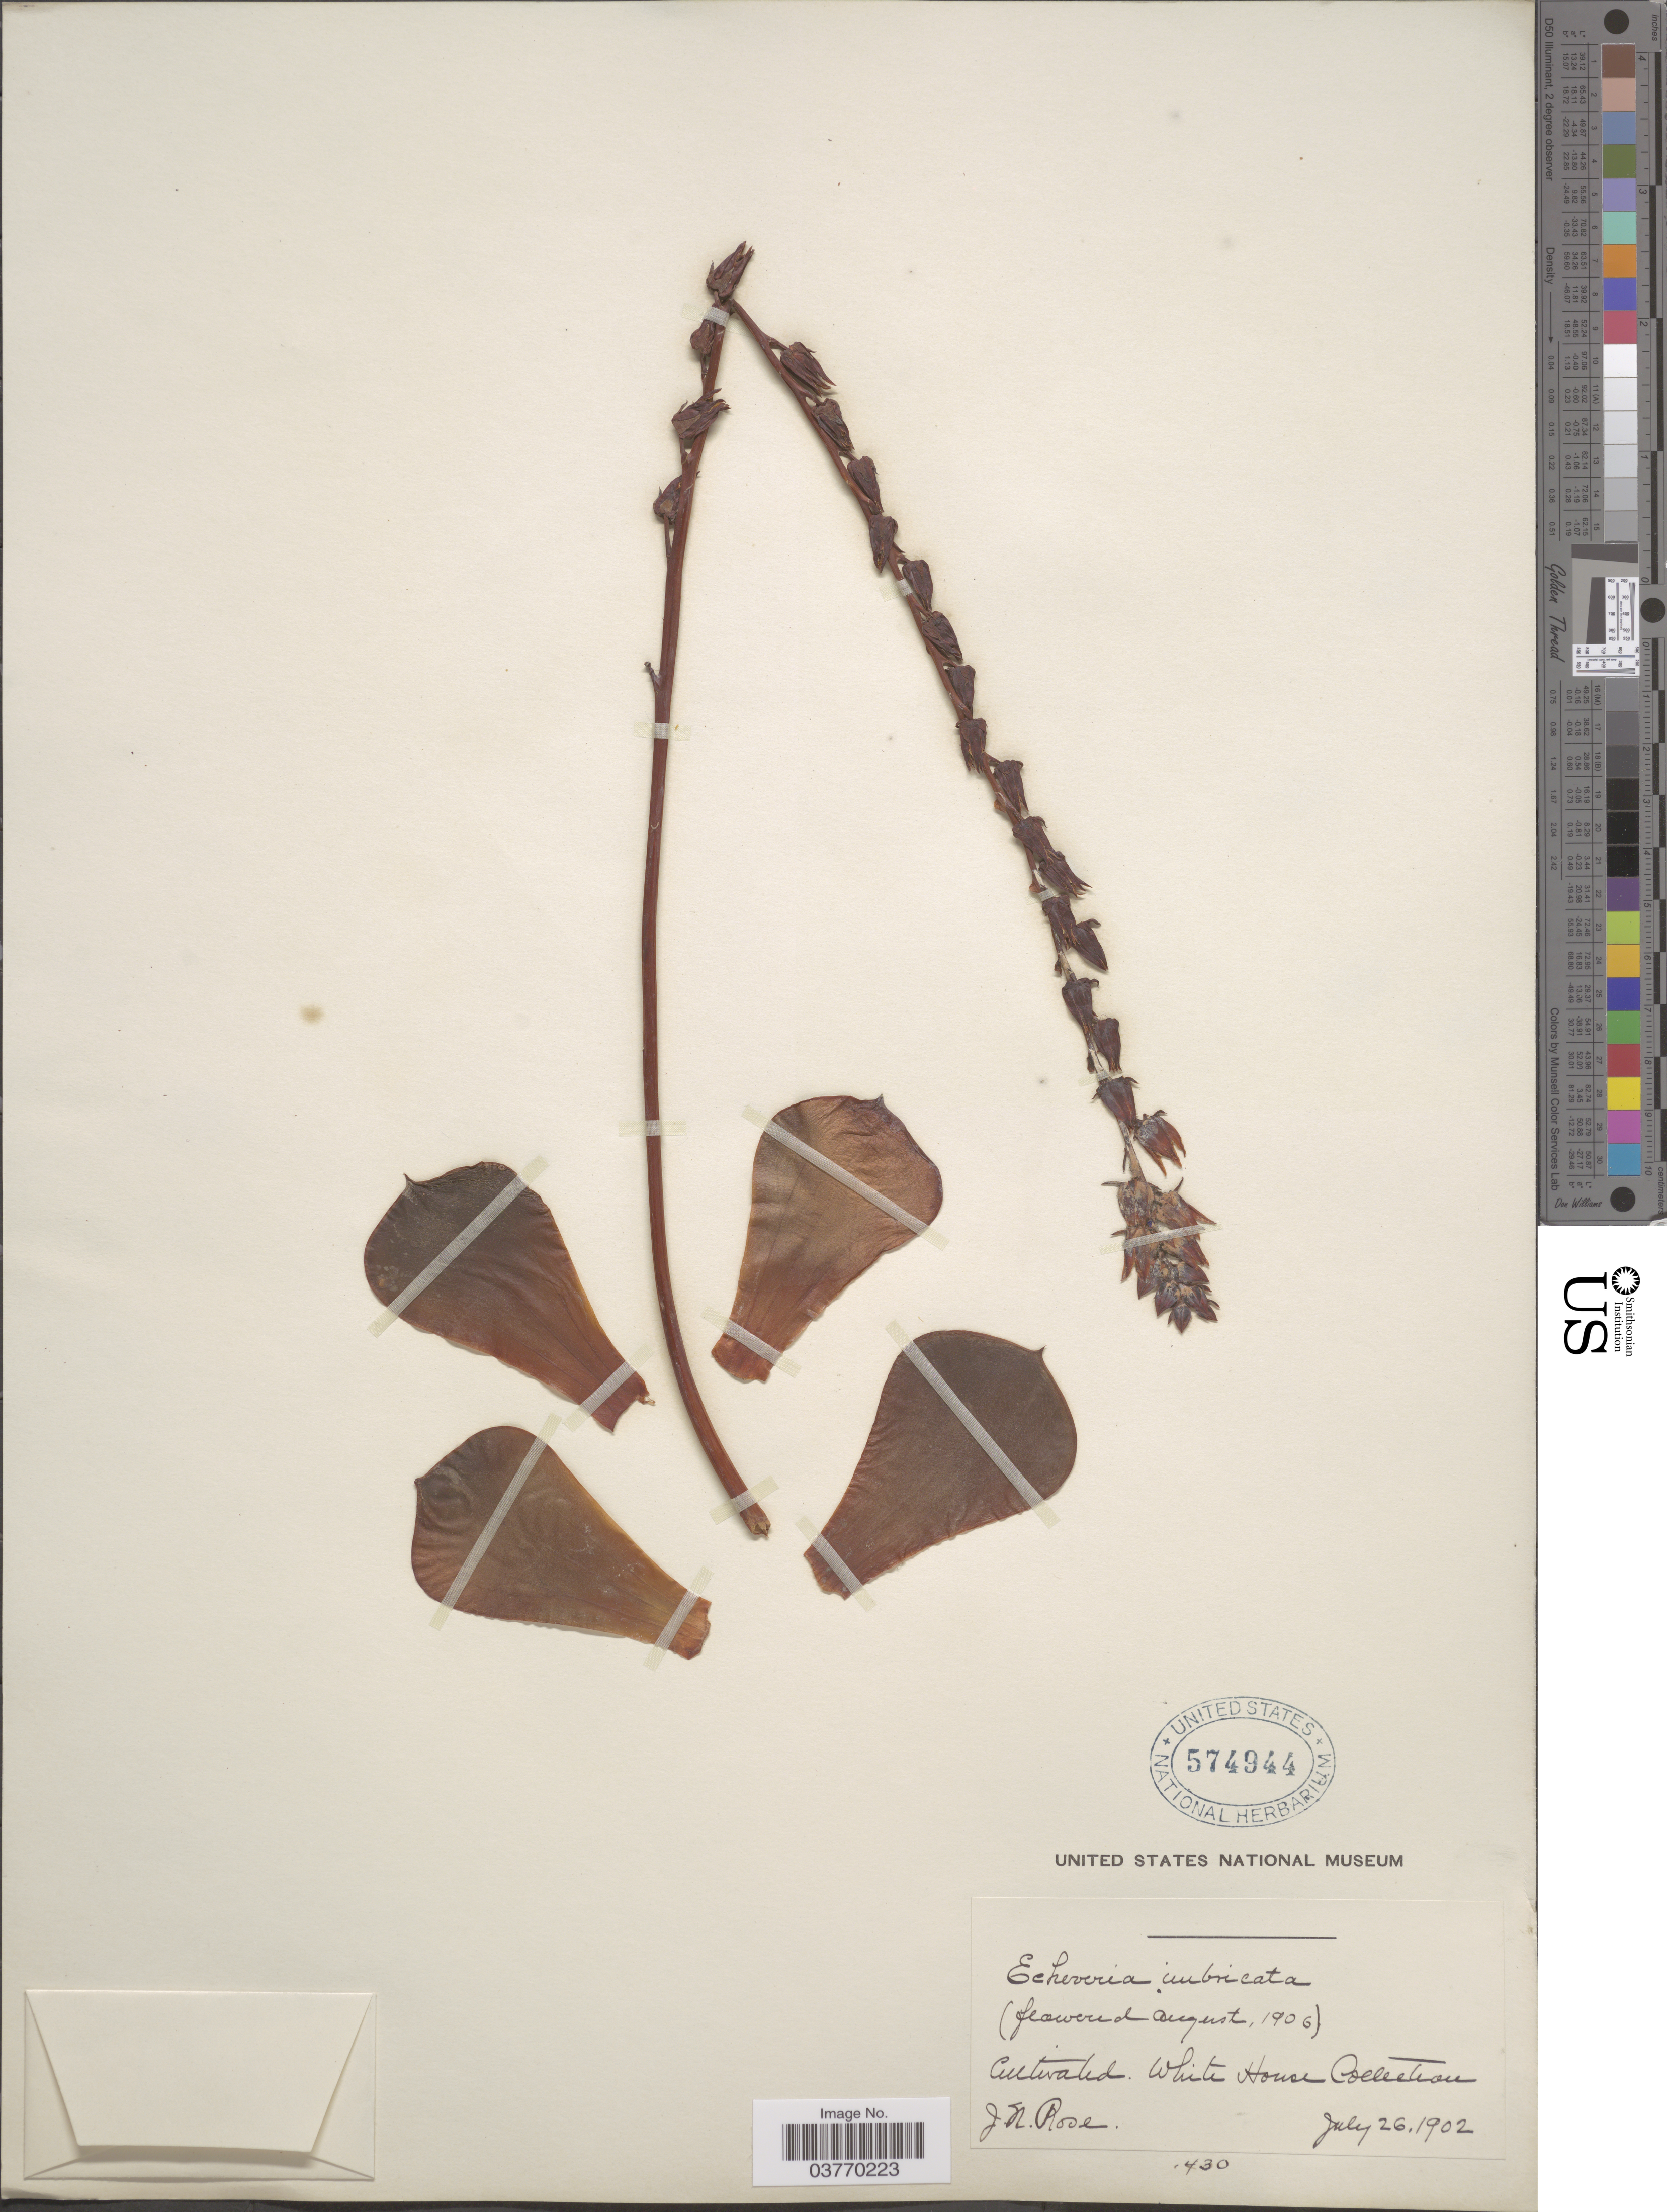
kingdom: Plantae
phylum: Tracheophyta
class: Magnoliopsida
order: Saxifragales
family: Crassulaceae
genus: Echeveria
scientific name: Echeveria x imbricata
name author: Deleuil ex É. Morren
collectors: J. N. Rose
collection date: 1902-07-26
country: United States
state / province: District of Columbia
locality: White House Collection.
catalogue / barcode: US 574944